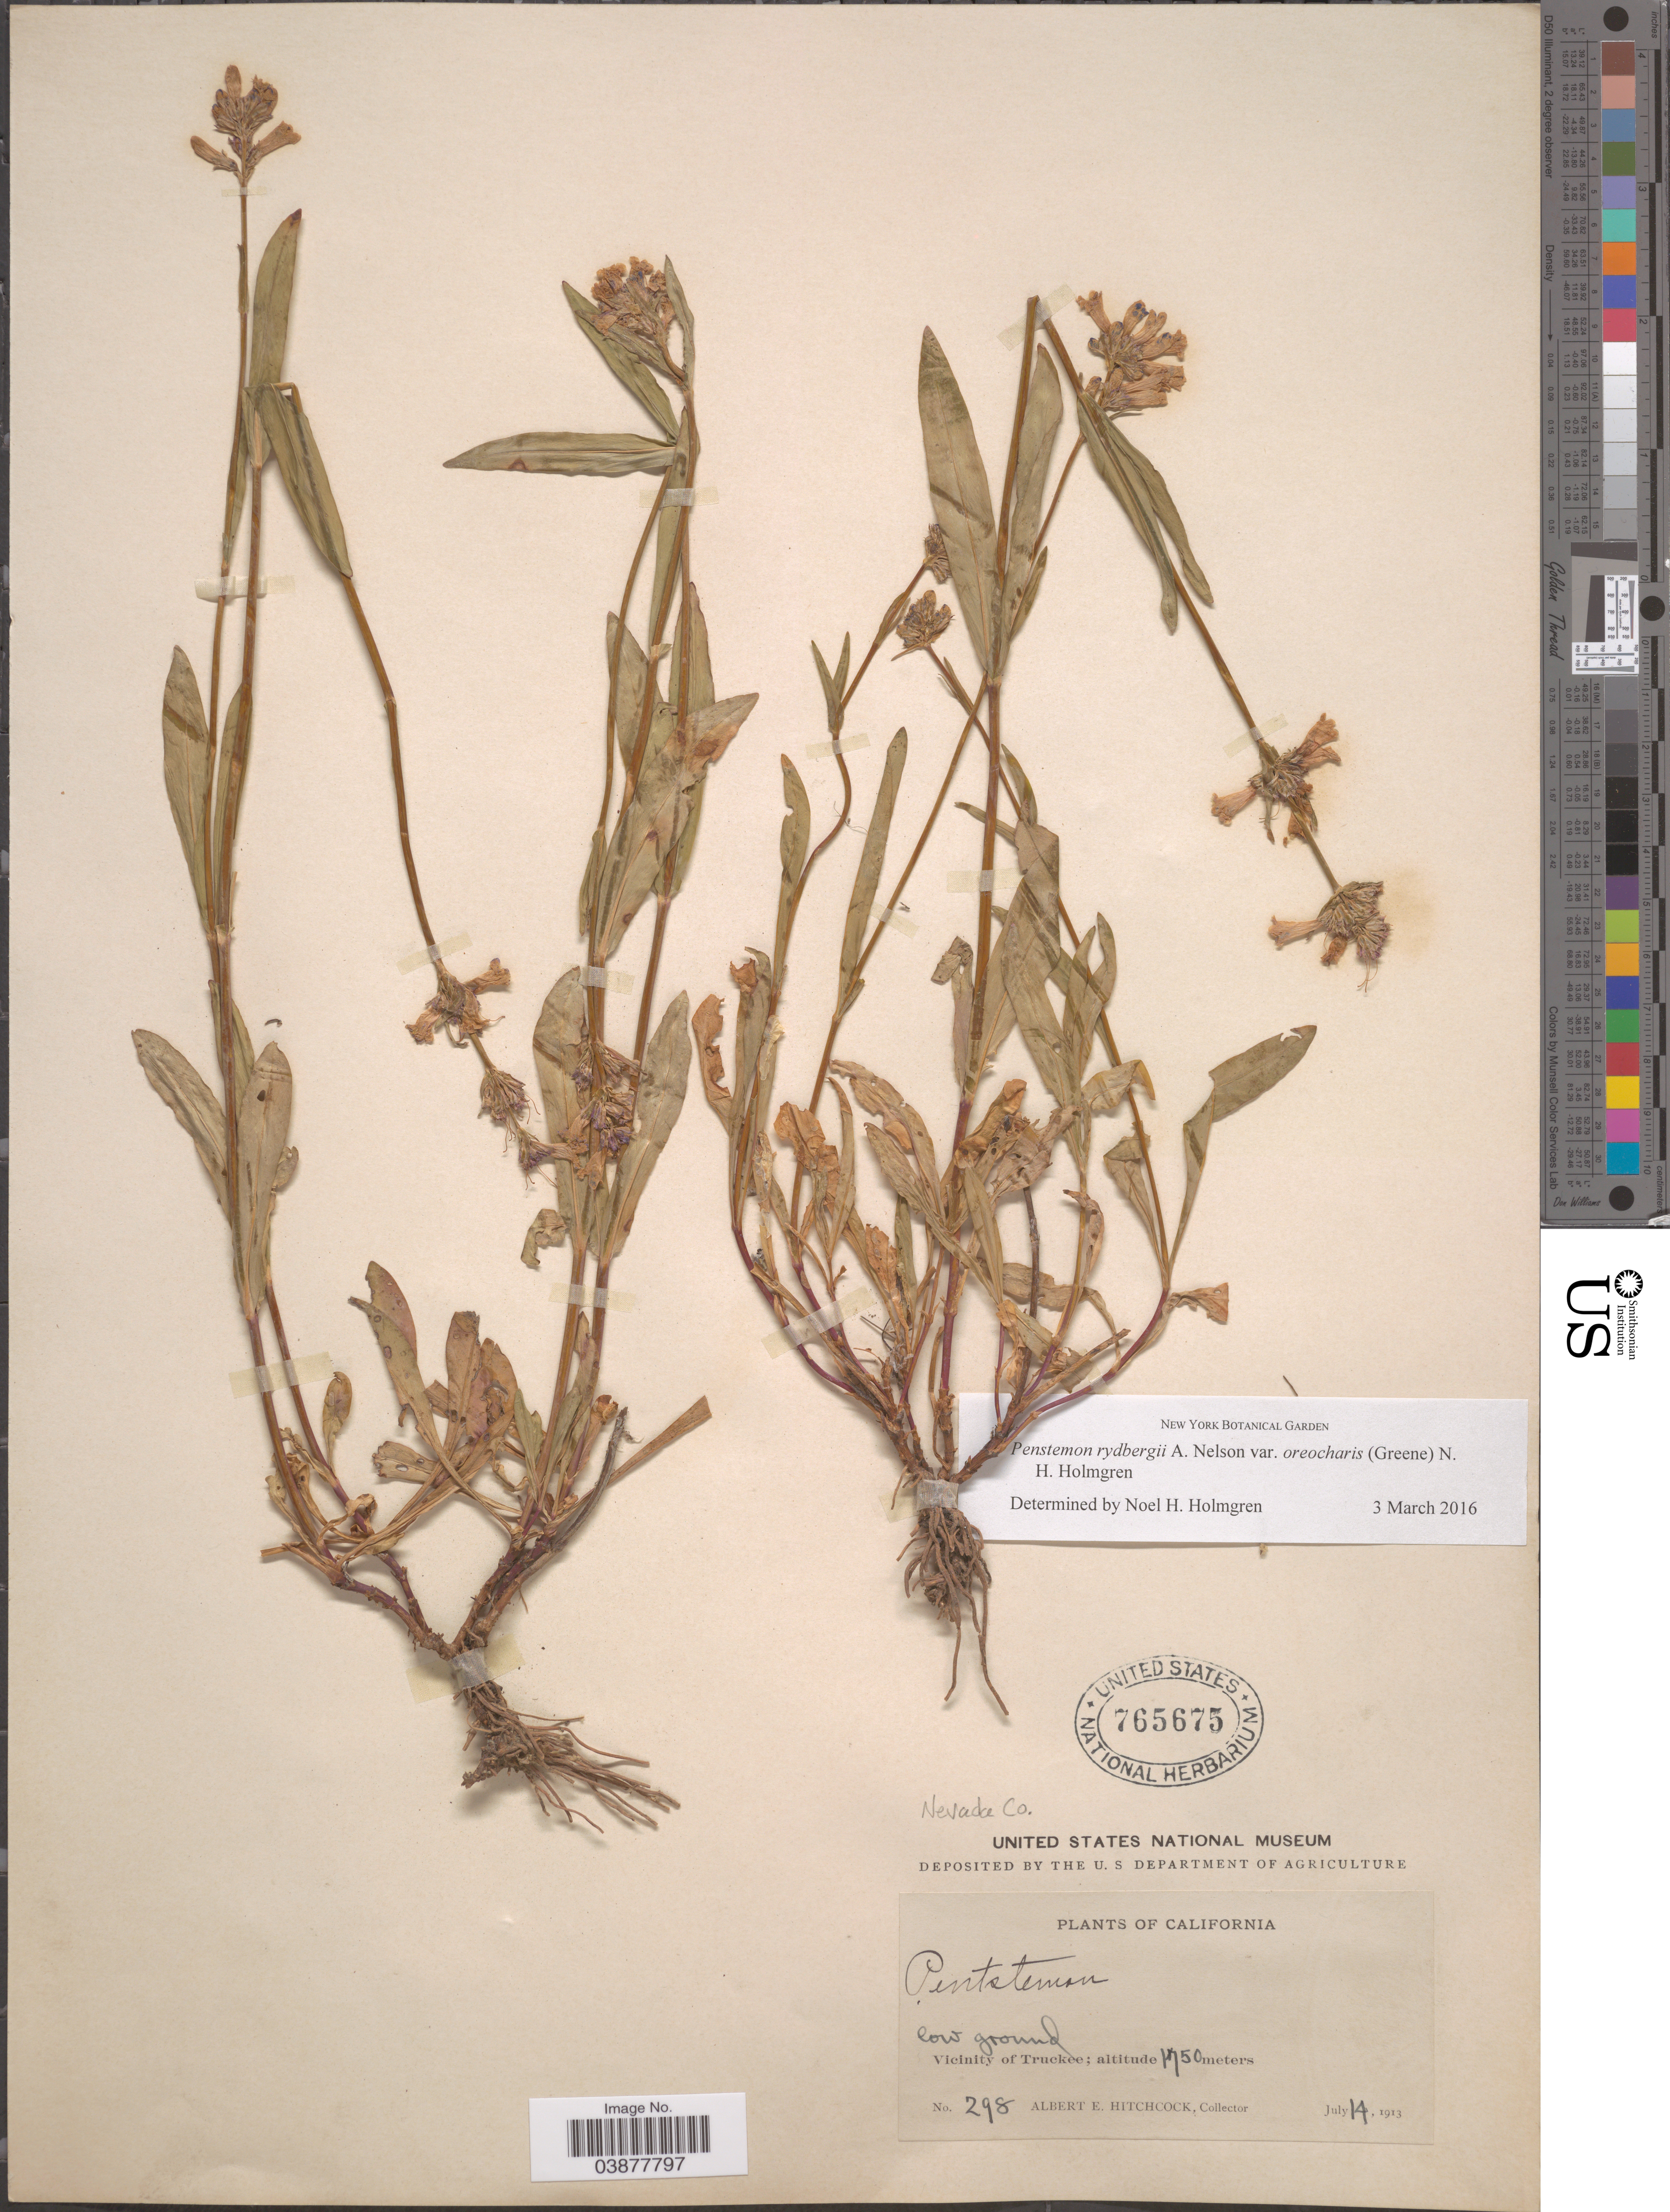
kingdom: Plantae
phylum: Tracheophyta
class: Magnoliopsida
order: Lamiales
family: Plantaginaceae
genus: Penstemon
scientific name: Penstemon rydbergii var. oreocharis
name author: (Greene) N.H. Holmgren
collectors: A. Hitchcock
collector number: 298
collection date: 1913-07-14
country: United States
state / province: California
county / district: Nevada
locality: Vicinity of Truckee. Nevada Co.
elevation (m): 1750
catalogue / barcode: US 765675